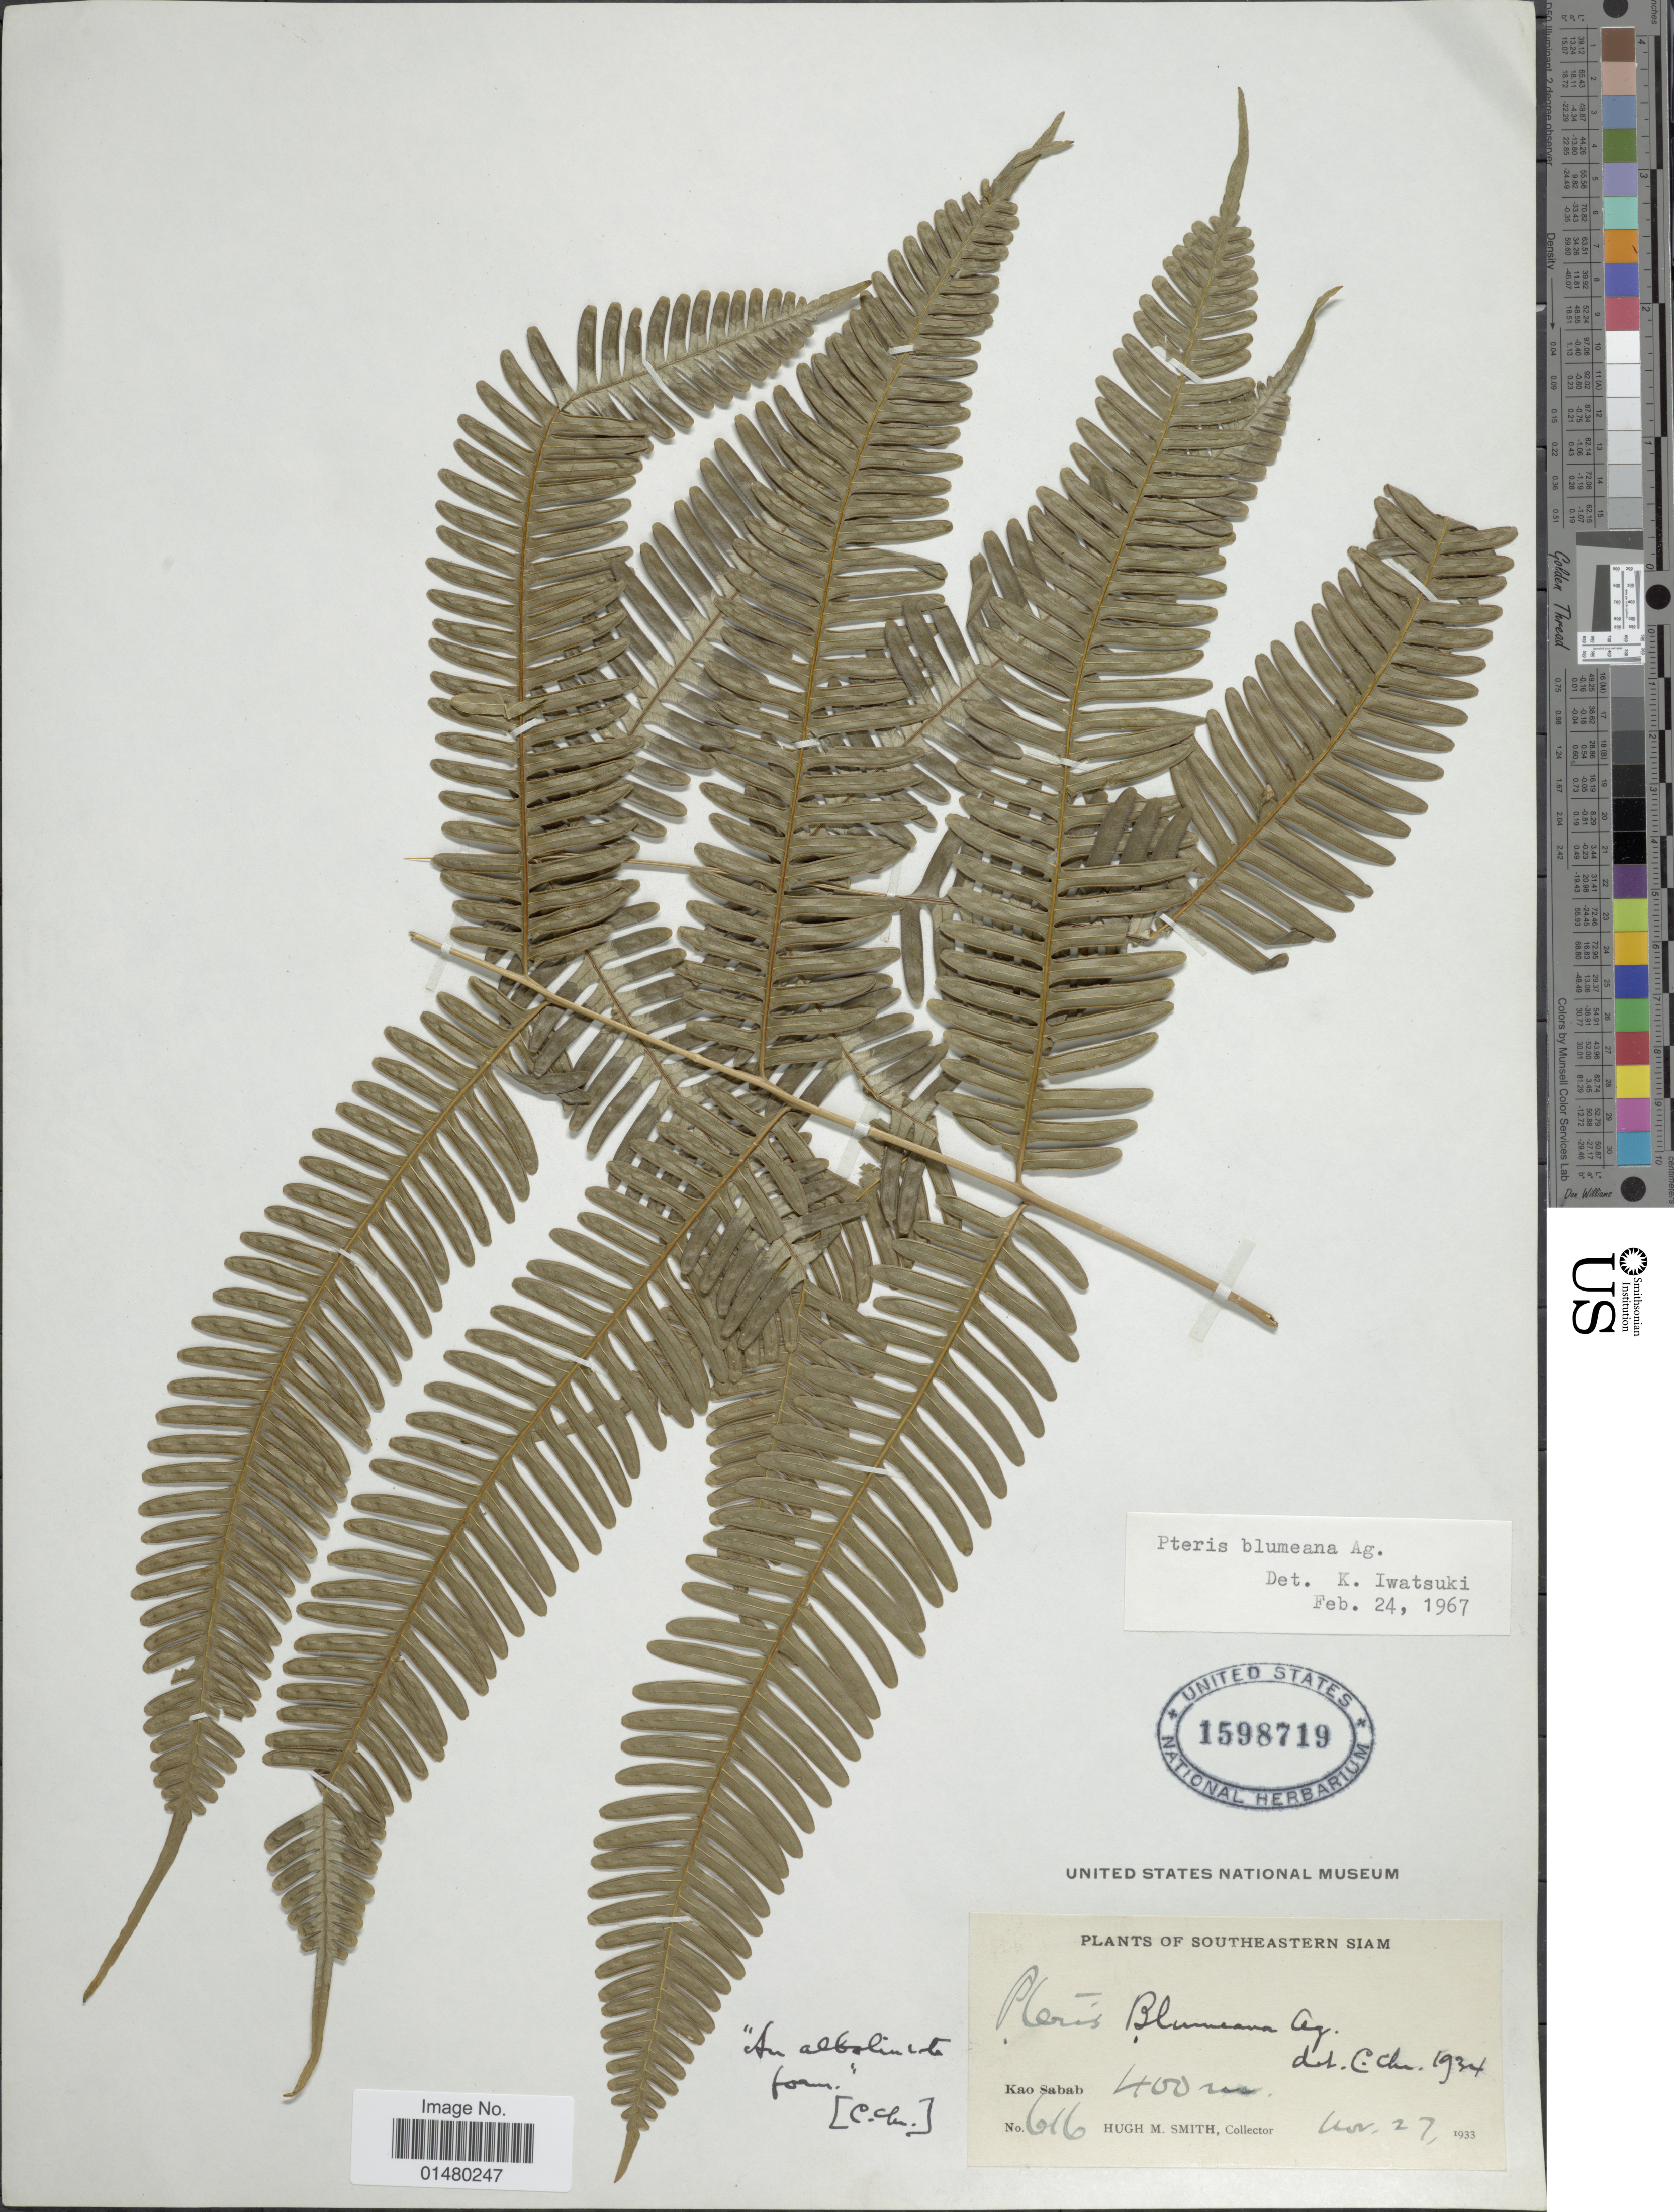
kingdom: Plantae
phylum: Tracheophyta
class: Polypodiopsida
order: Polypodiales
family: Pteridaceae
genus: Pteris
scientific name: Pteris blumeana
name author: J. Agardh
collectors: H. M. Smith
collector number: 616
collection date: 1933-11-27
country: Thailand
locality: Southeastern Siam, Kao Sabab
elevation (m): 400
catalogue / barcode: US 1598719